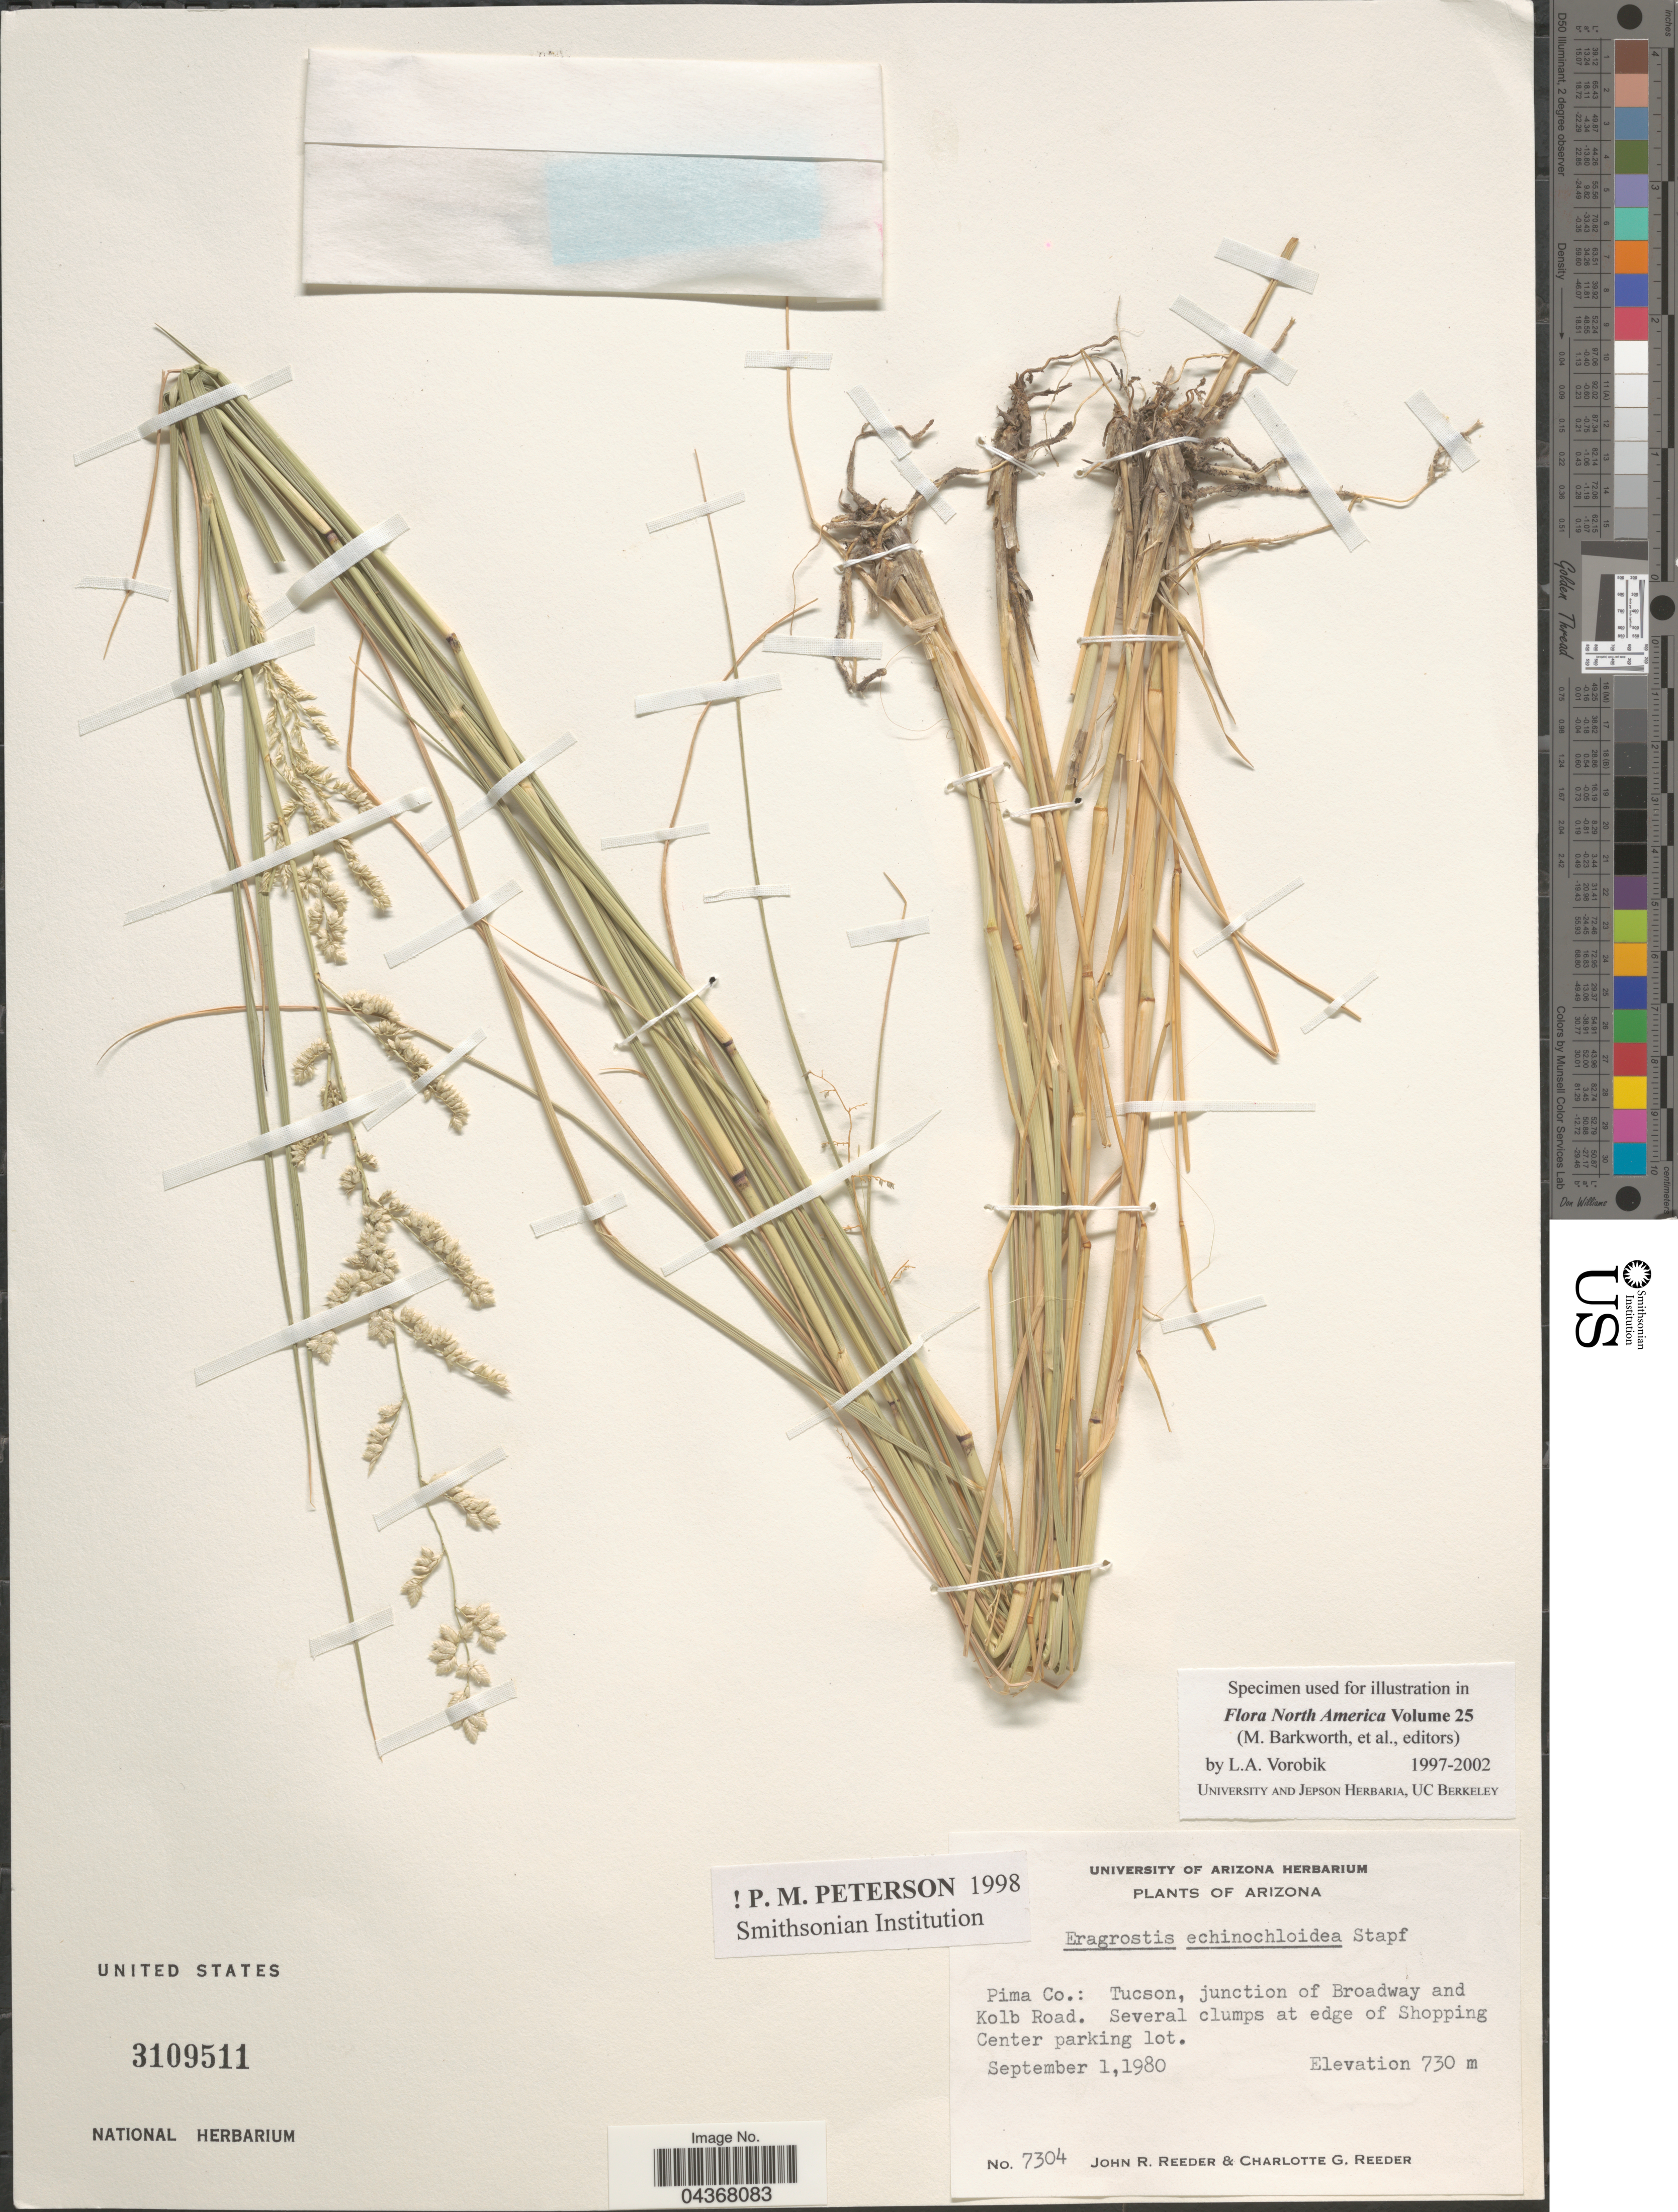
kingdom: Plantae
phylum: Tracheophyta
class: Liliopsida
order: Poales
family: Poaceae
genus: Eragrostis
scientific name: Eragrostis echinochloidea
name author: Stapf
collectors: J. R. Reeder & C. G. Reeder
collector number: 7304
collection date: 1980-09-01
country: United States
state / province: Arizona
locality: Pima Co.: Tucson, junction of Broadway and Kolb Road. Several clumps at edge of Shopping Center parking lot.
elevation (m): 730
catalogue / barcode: US 3109511